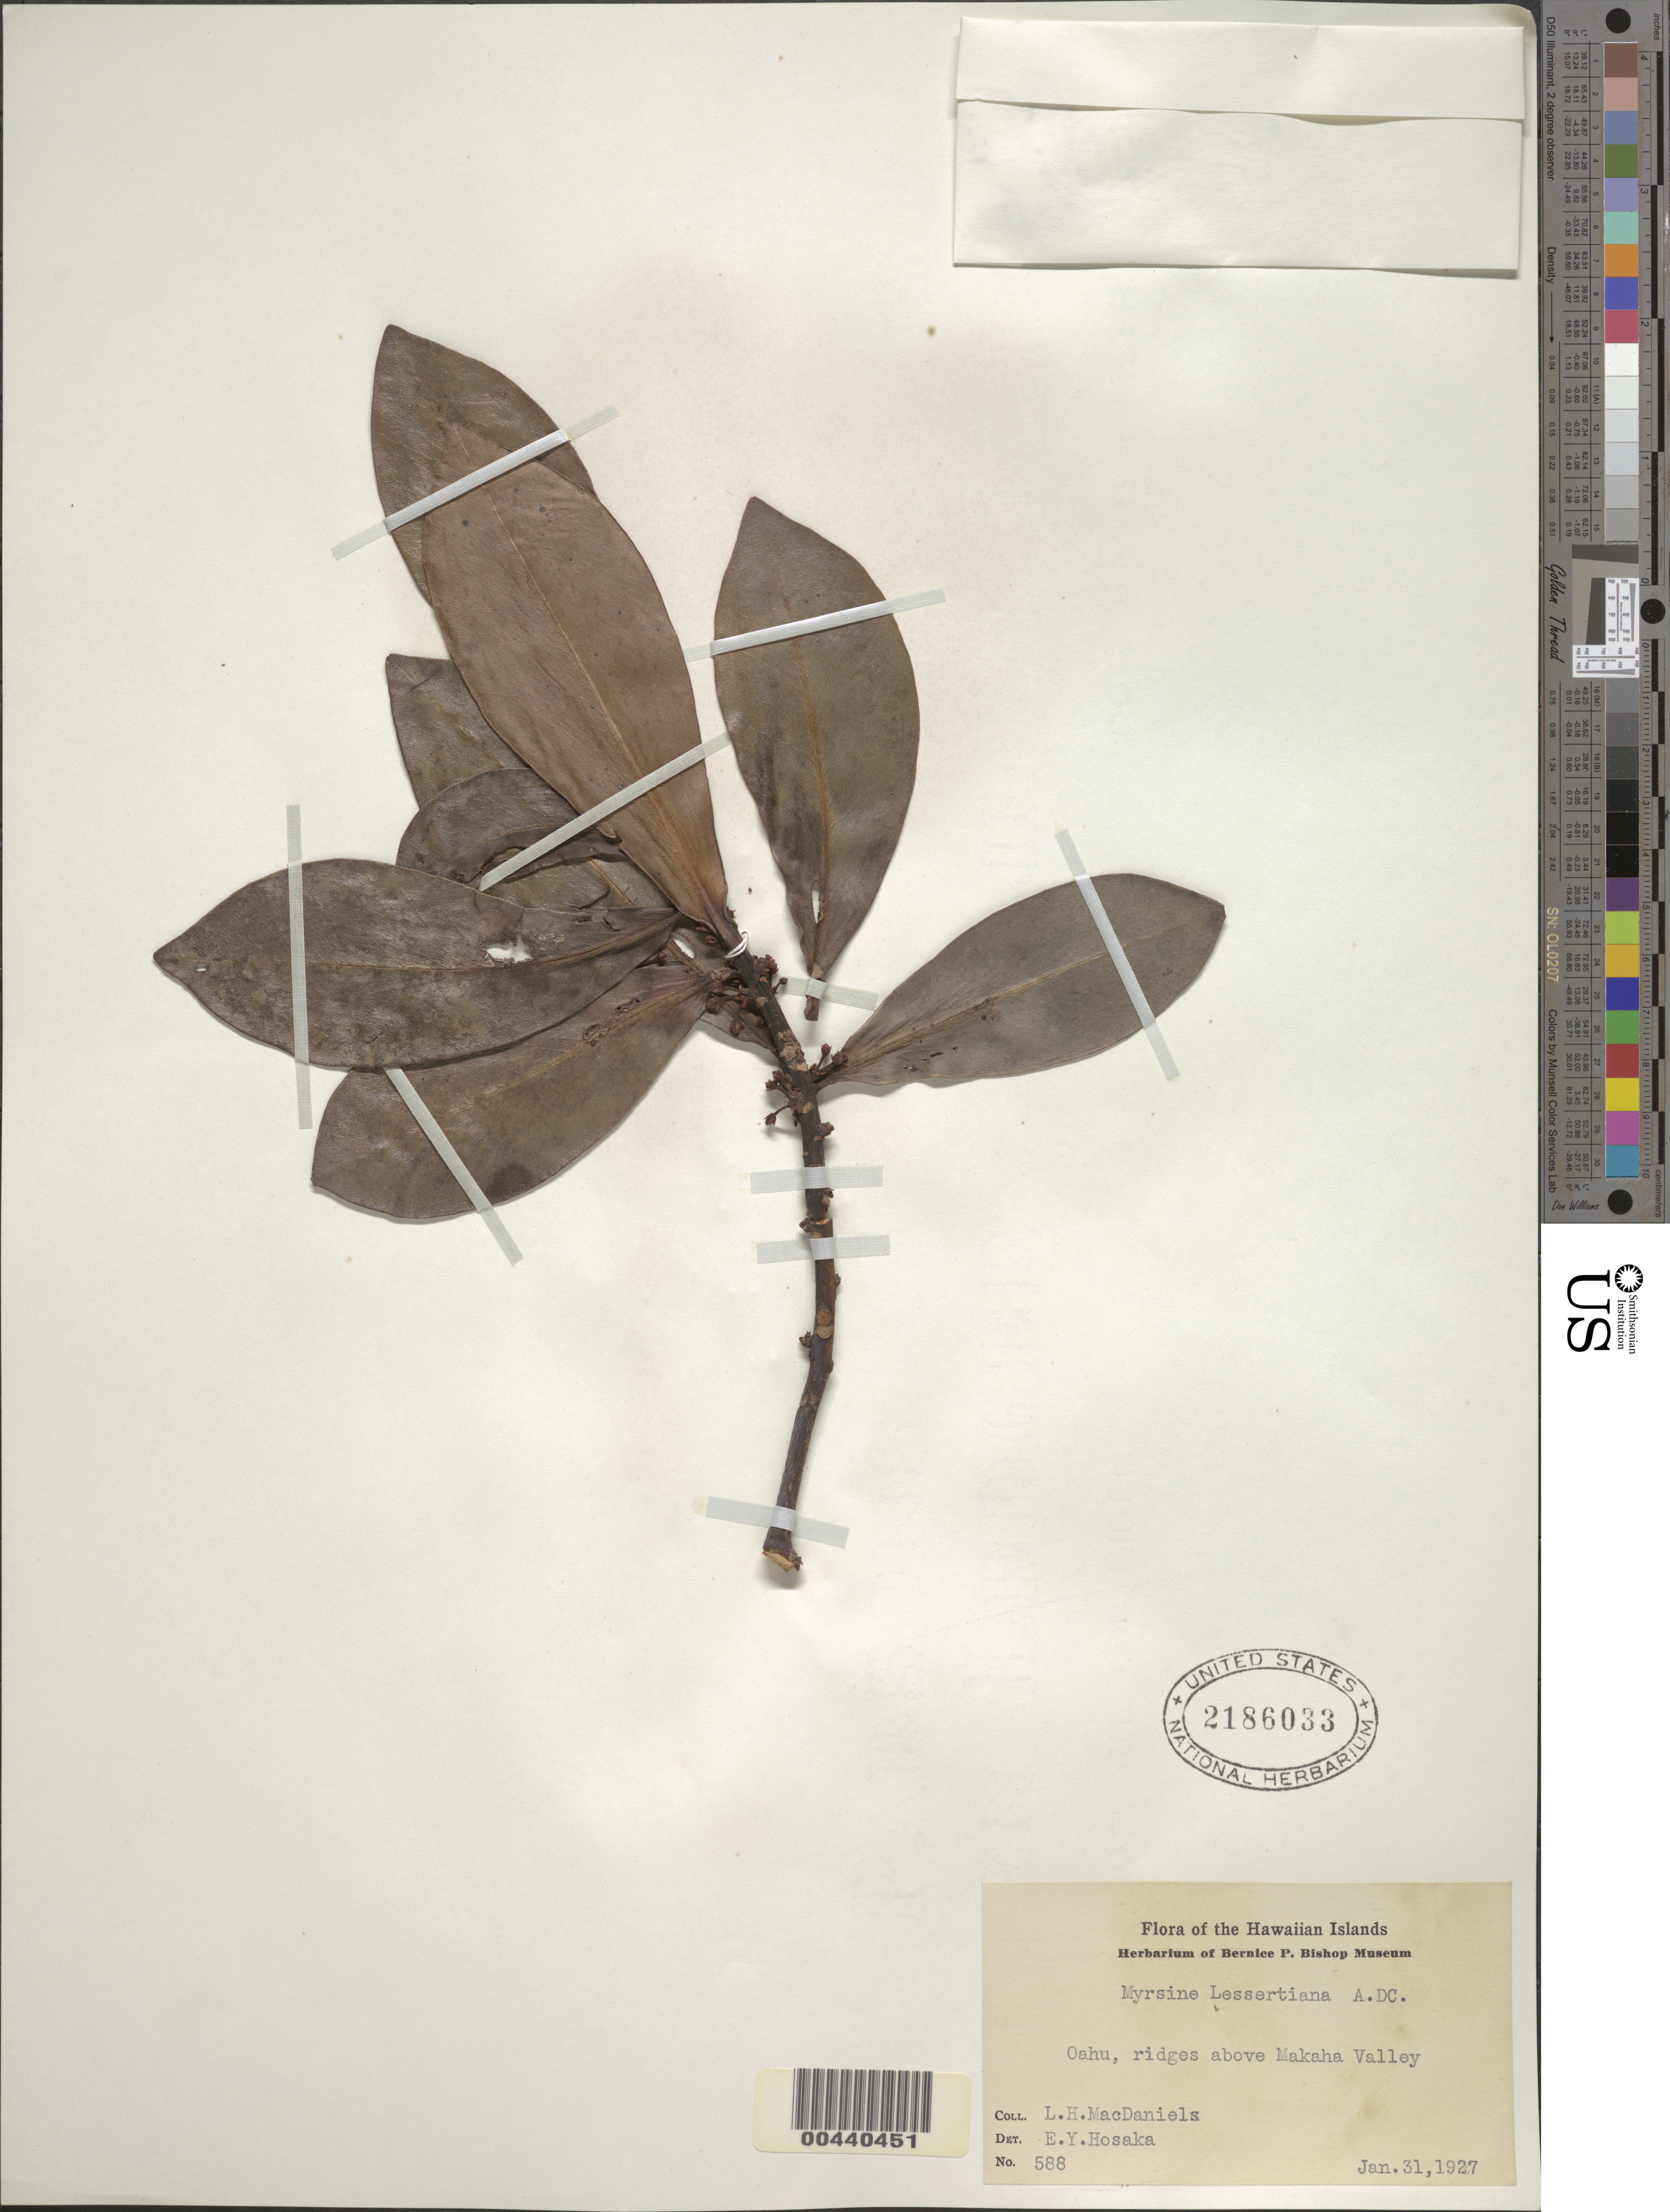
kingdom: Plantae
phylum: Tracheophyta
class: Magnoliopsida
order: Ericales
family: Primulaceae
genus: Myrsine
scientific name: Myrsine lessertiana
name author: A. DC.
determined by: Hosaka, E. Y.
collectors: L. MacDaniels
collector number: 588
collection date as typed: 31 Jan 1927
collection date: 1927-01-31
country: United States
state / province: Hawaii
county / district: Honolulu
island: Oahu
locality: Ridges above Makaha Valley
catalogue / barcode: US 2186033